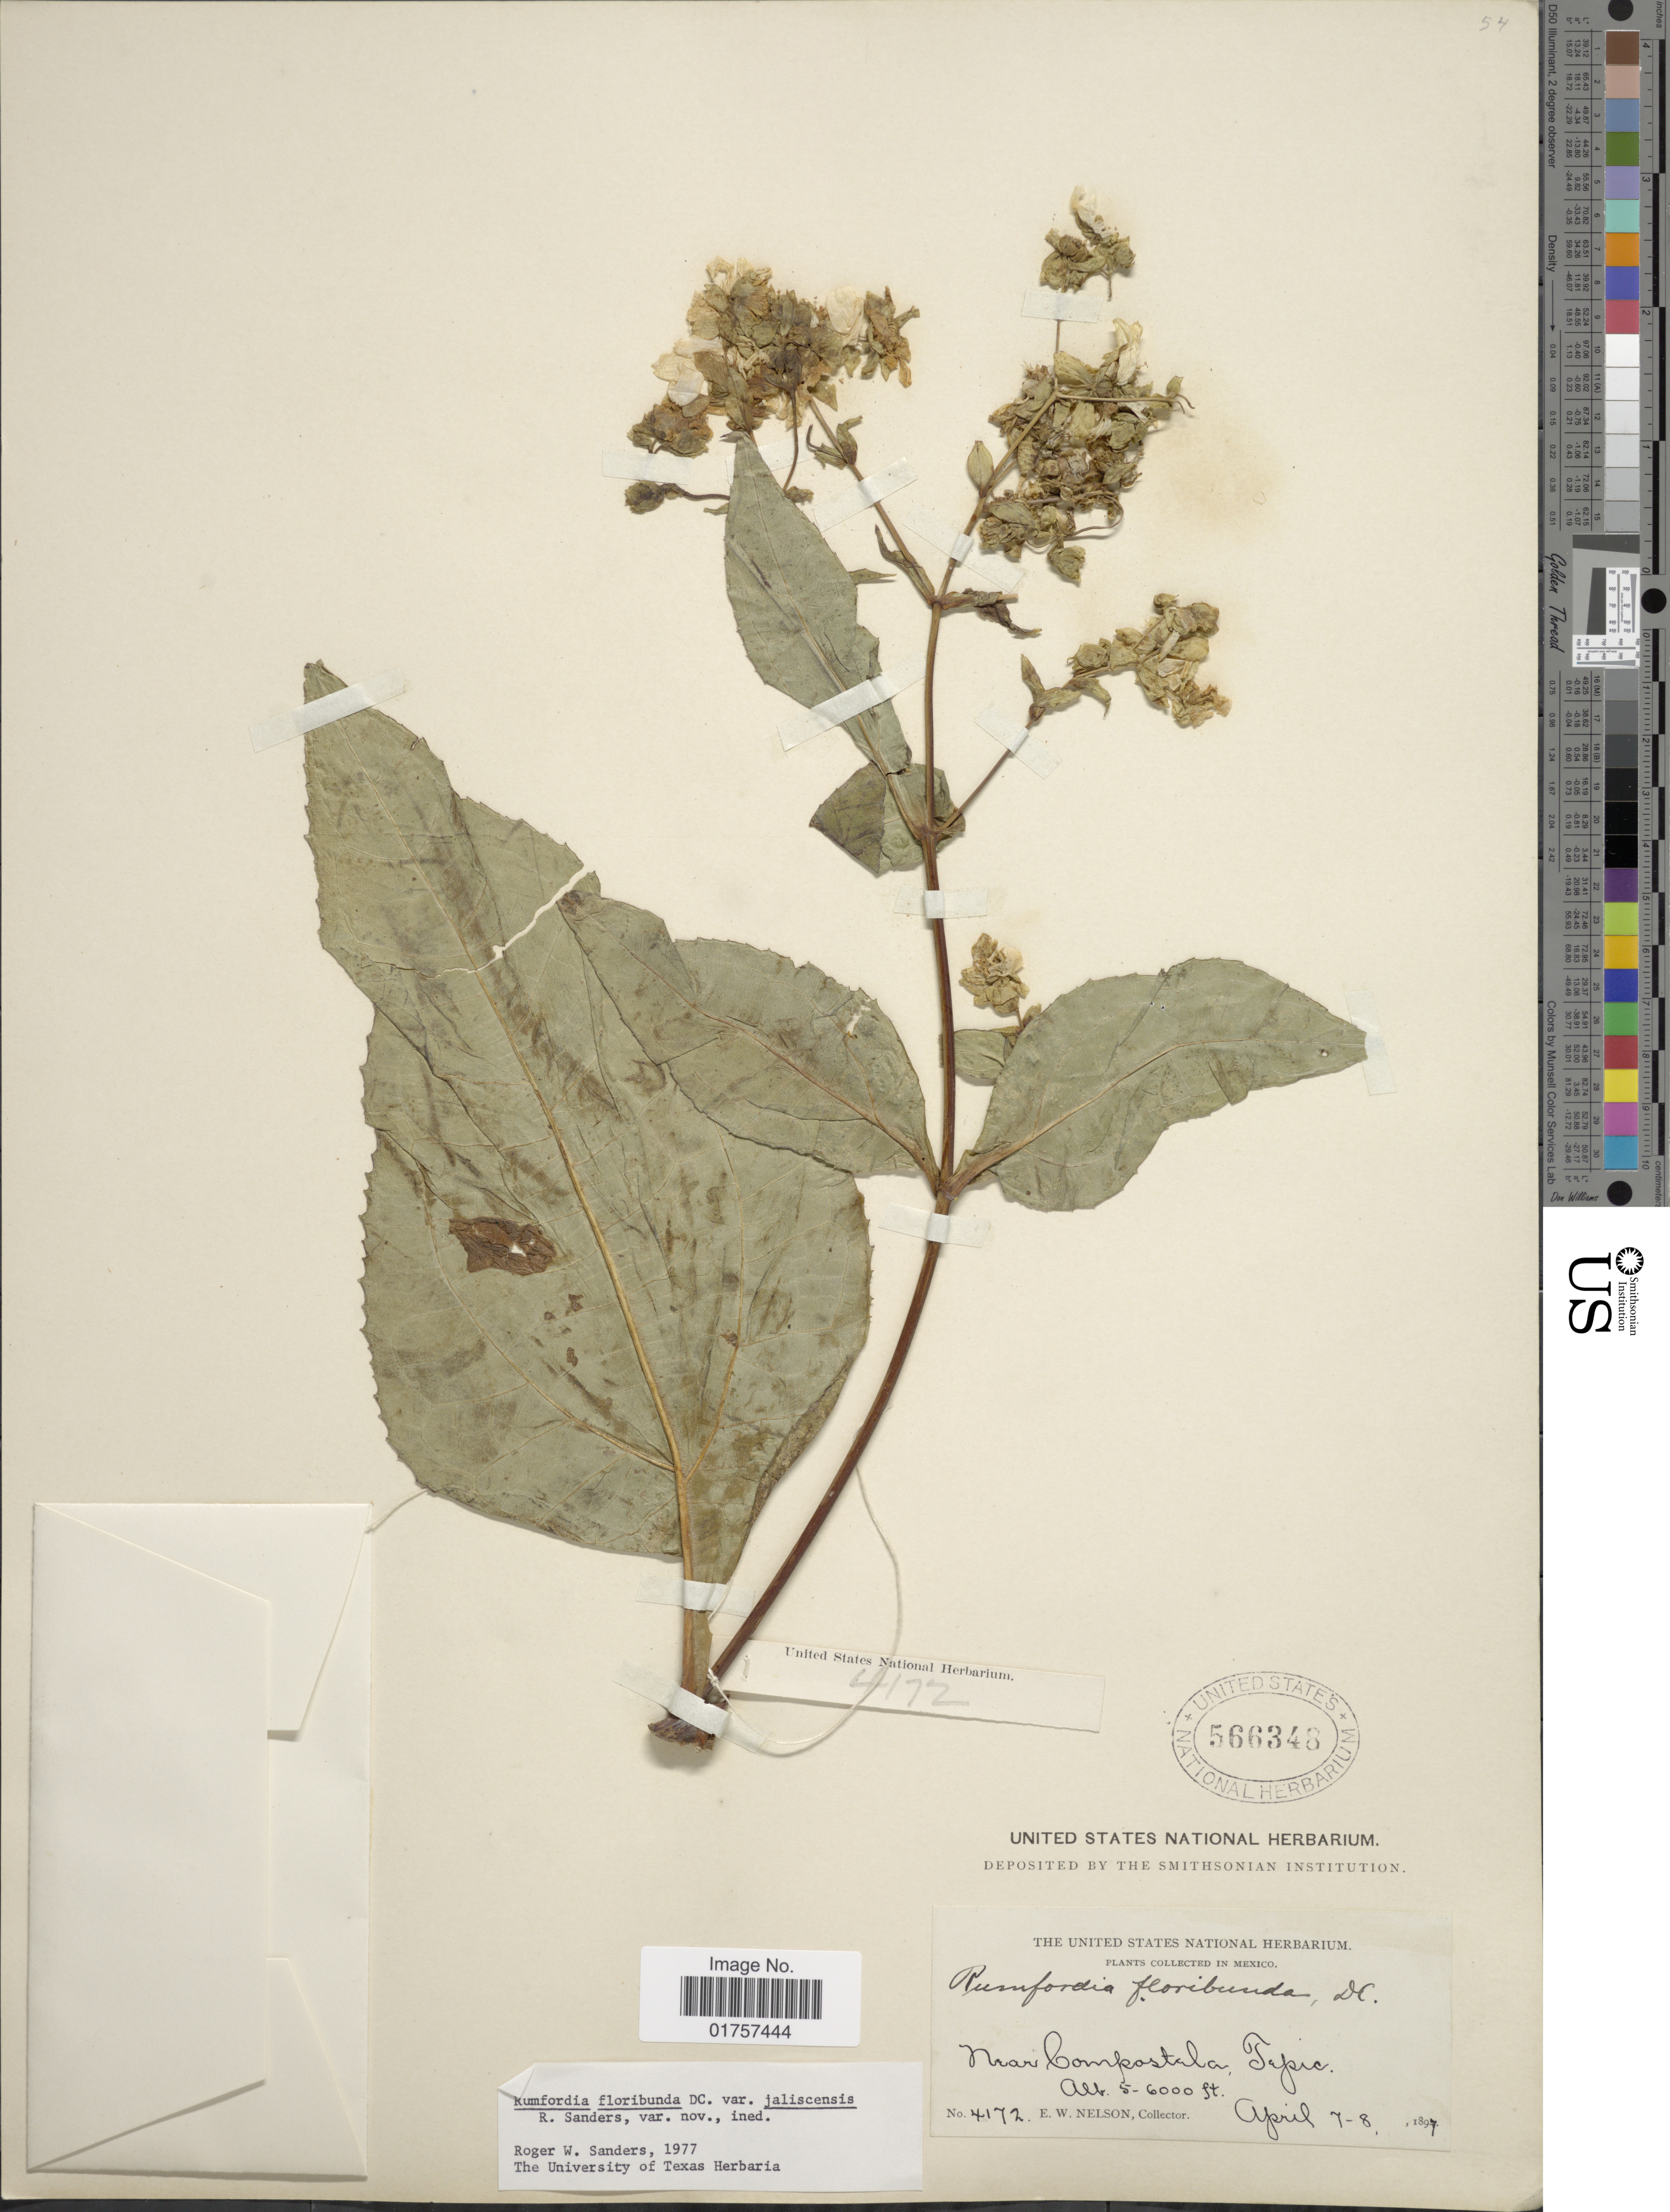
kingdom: Plantae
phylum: Tracheophyta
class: Magnoliopsida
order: Asterales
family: Asteraceae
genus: Rumfordia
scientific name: Rumfordia floribunda var. jaliscensis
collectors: E. W. Nelson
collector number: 4172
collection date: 1897-04-07/1897-04-08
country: Mexico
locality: Near Compostala, Tepic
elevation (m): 1524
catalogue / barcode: US 566348